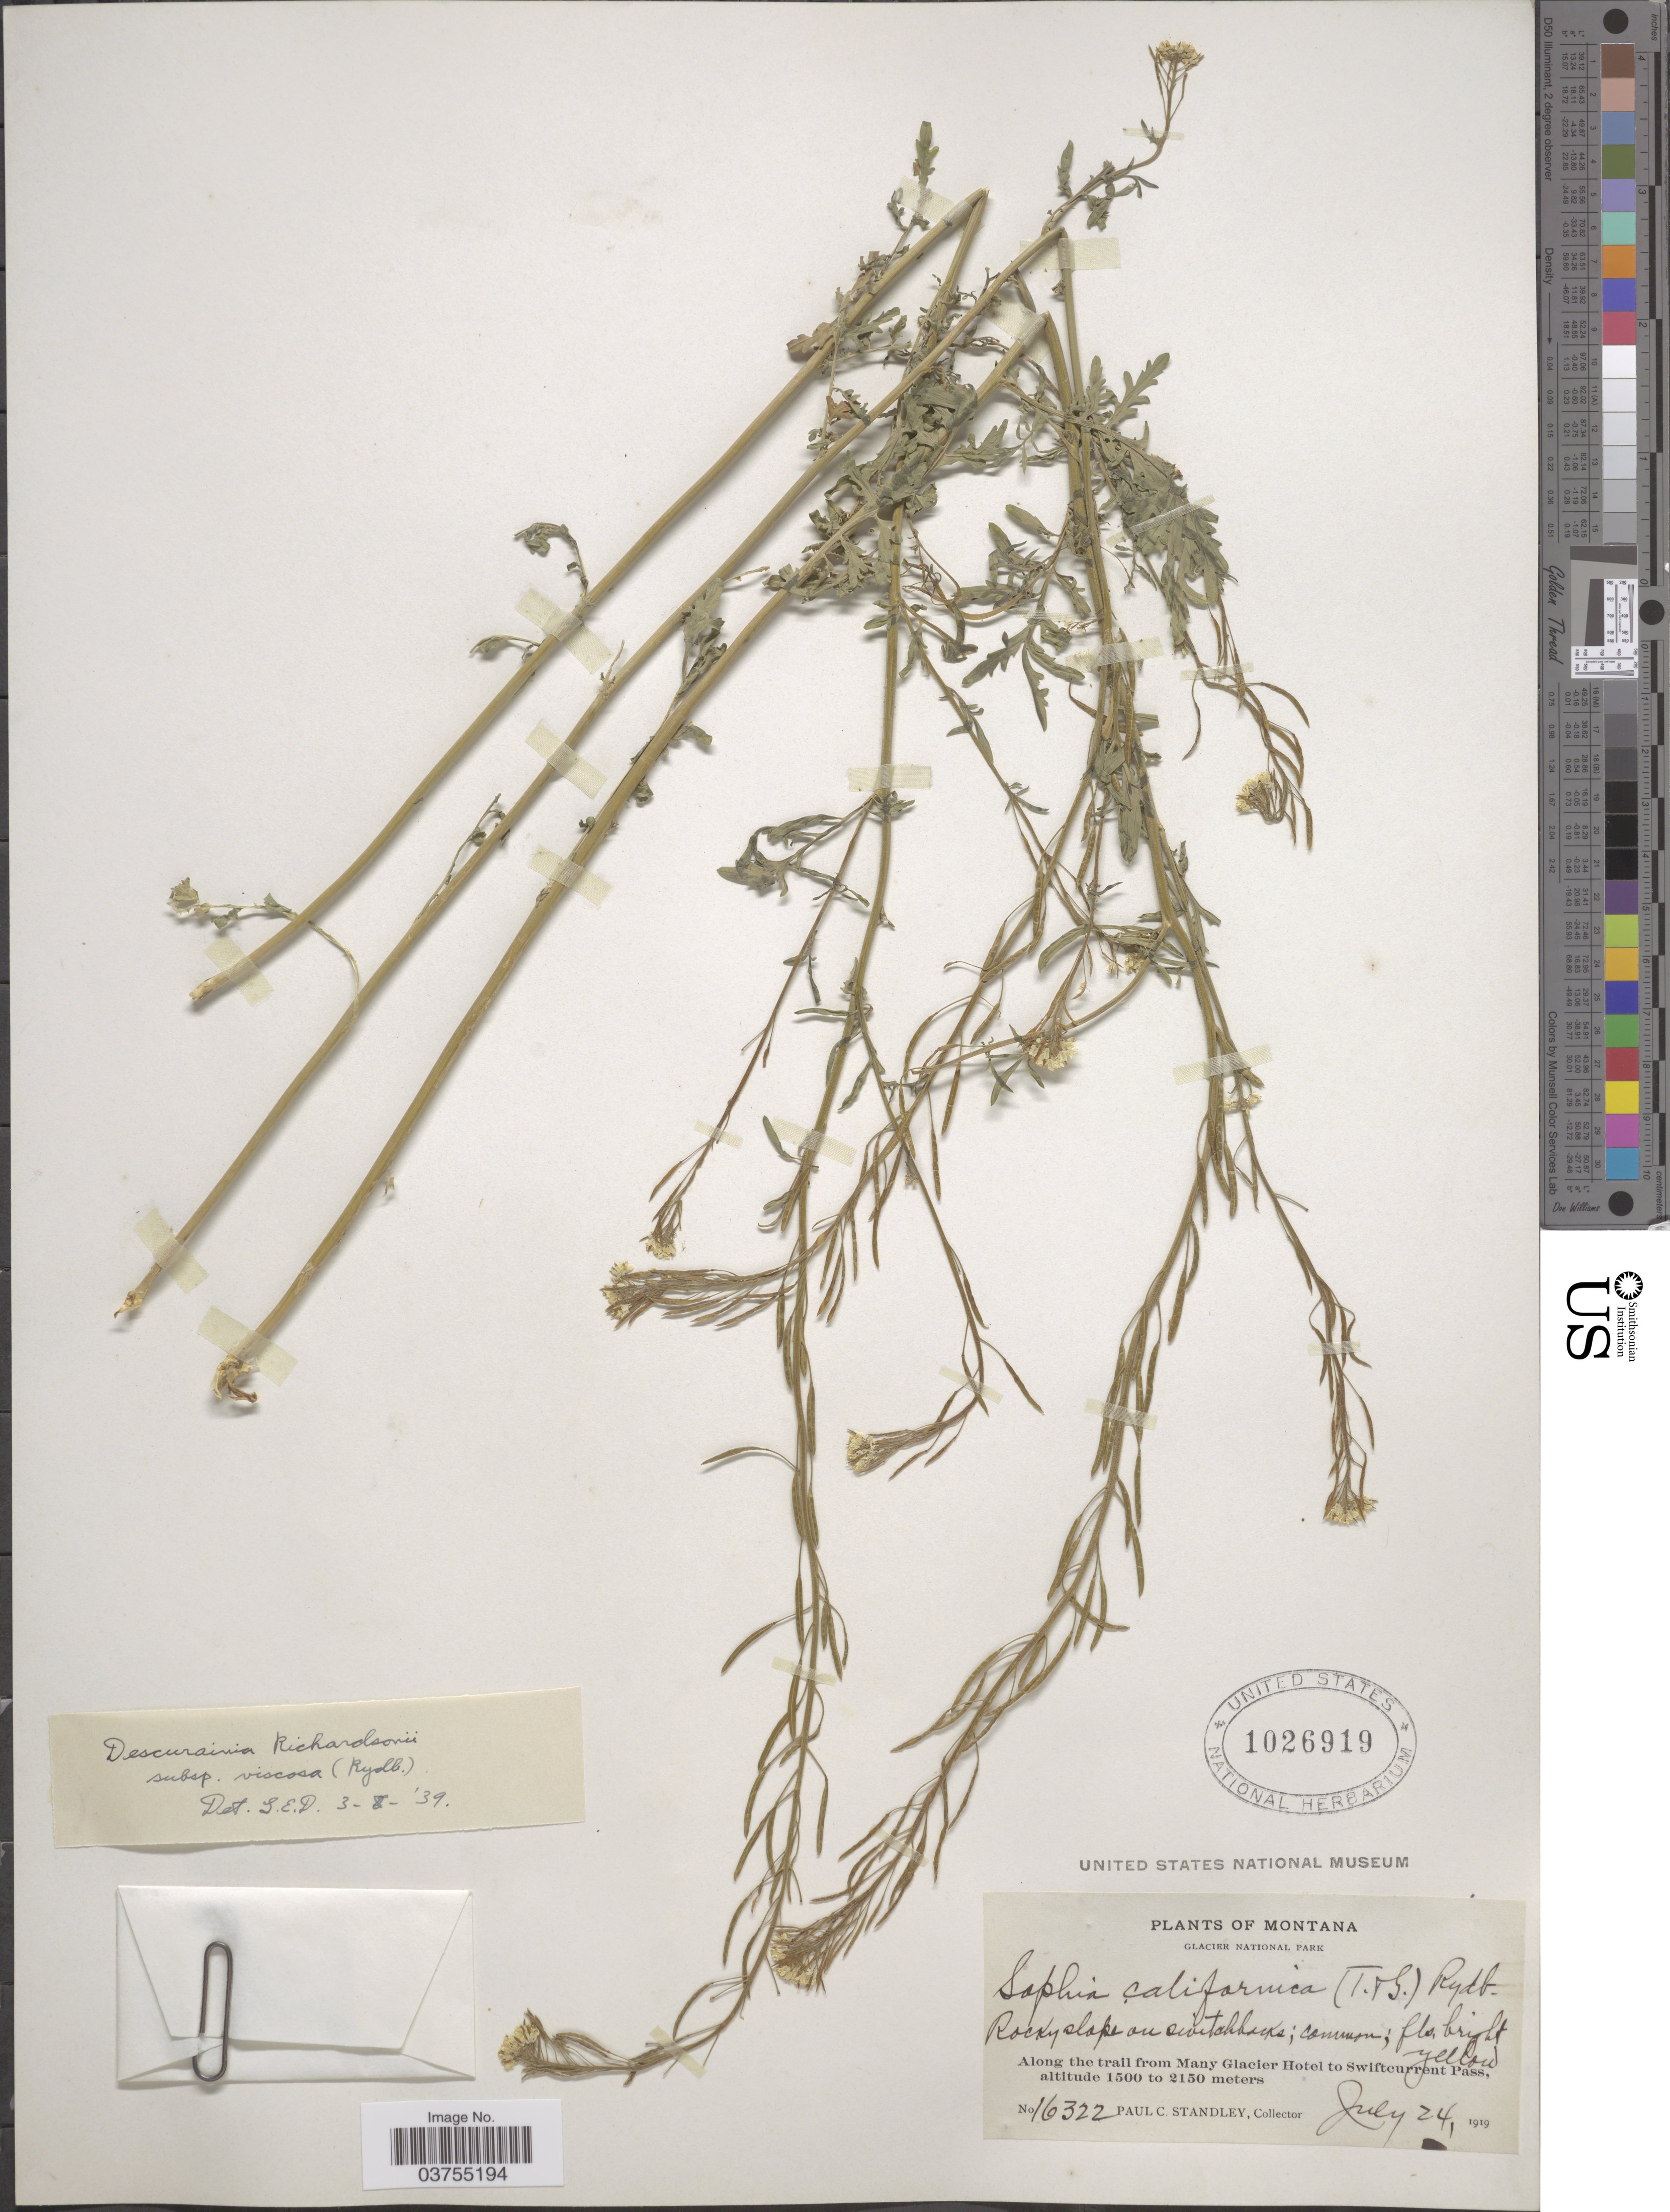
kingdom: Plantae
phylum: Tracheophyta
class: Magnoliopsida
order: Brassicales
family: Brassicaceae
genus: Descurainia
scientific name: Descurainia richardsonii subsp. viscosa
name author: (Rydb.) Detling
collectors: P. C. Standley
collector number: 16322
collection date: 1919-07-24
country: United States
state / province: Montana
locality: Glacier National Park. Rocky slope on Switchbacks. Along the trail from Many Glacier Hotel to Swiftcurrent Pass.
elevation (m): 1500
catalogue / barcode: US 1026919